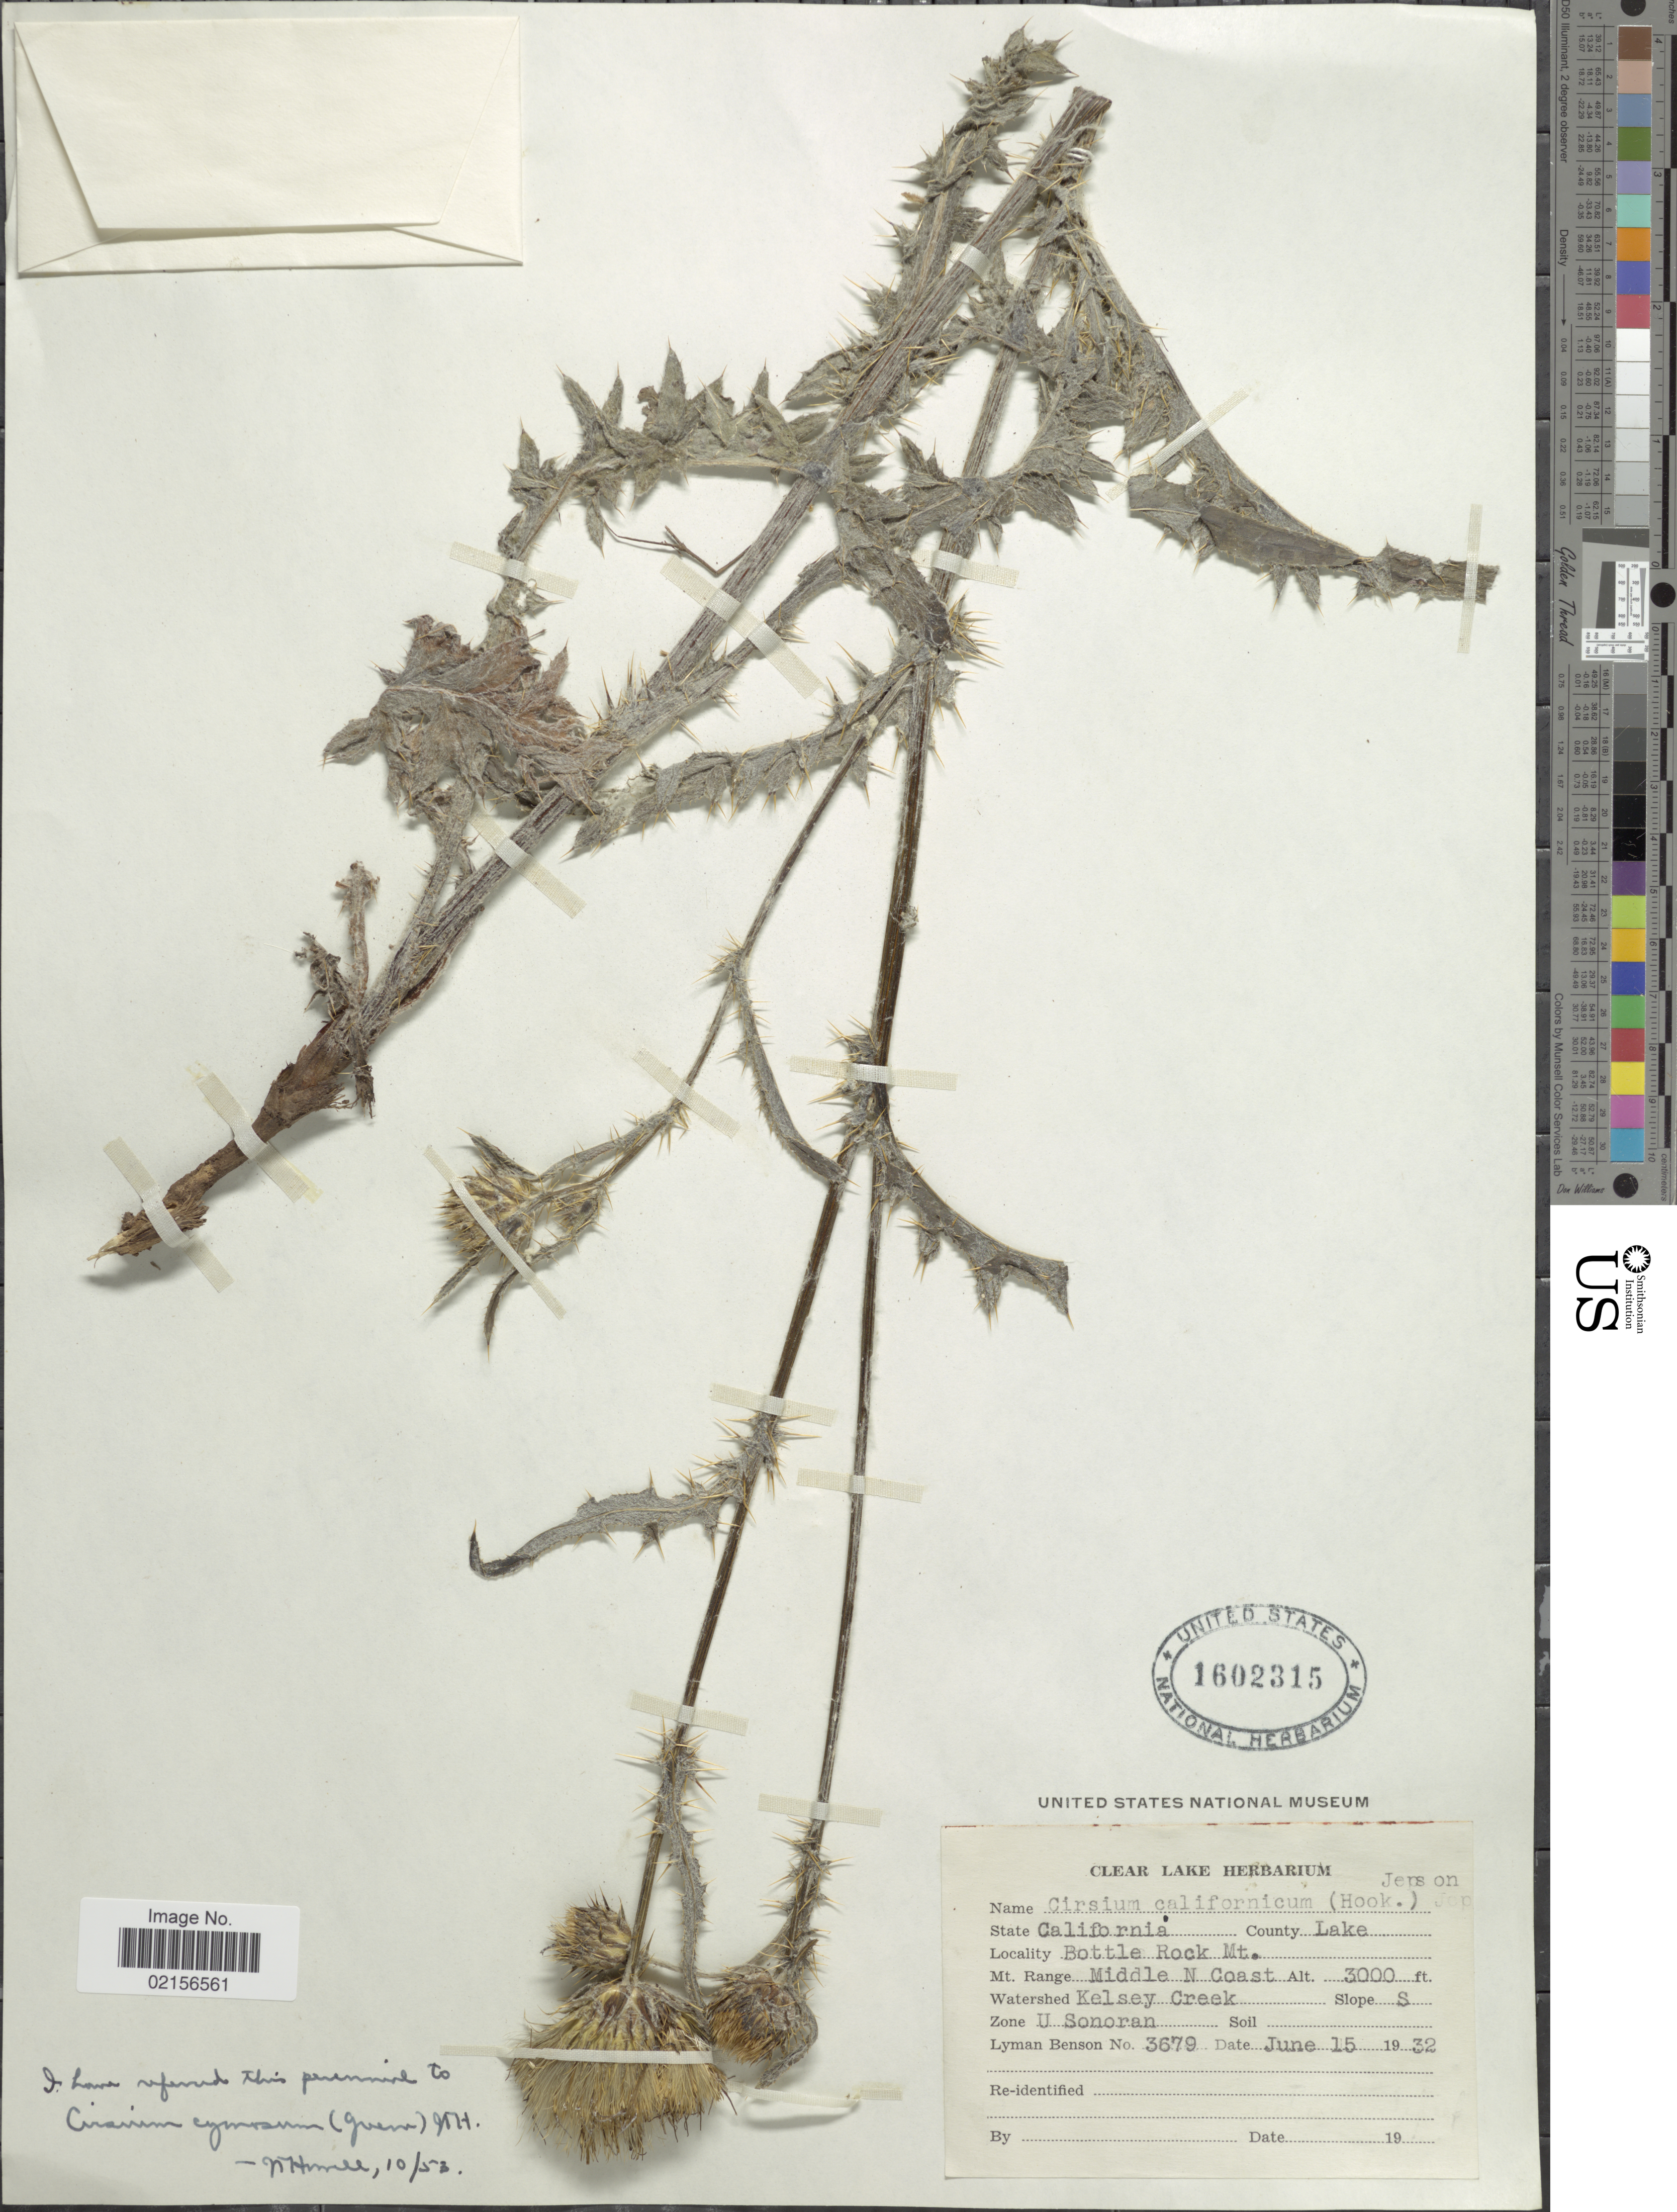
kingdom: Plantae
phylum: Tracheophyta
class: Magnoliopsida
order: Asterales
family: Asteraceae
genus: Cirsium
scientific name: Cirsium occidentale var. californicum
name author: (A. Gray) D.J. Keil & C.E. Turner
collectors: L. D. Benson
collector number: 3679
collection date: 1932-06-15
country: United States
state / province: California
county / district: Lake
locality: County Lake, Bottle Rock Mt, Mt Range Middle N Coast. Watershed Kelsey Creek, Zone U Sonoran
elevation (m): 914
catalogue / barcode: US 1602315